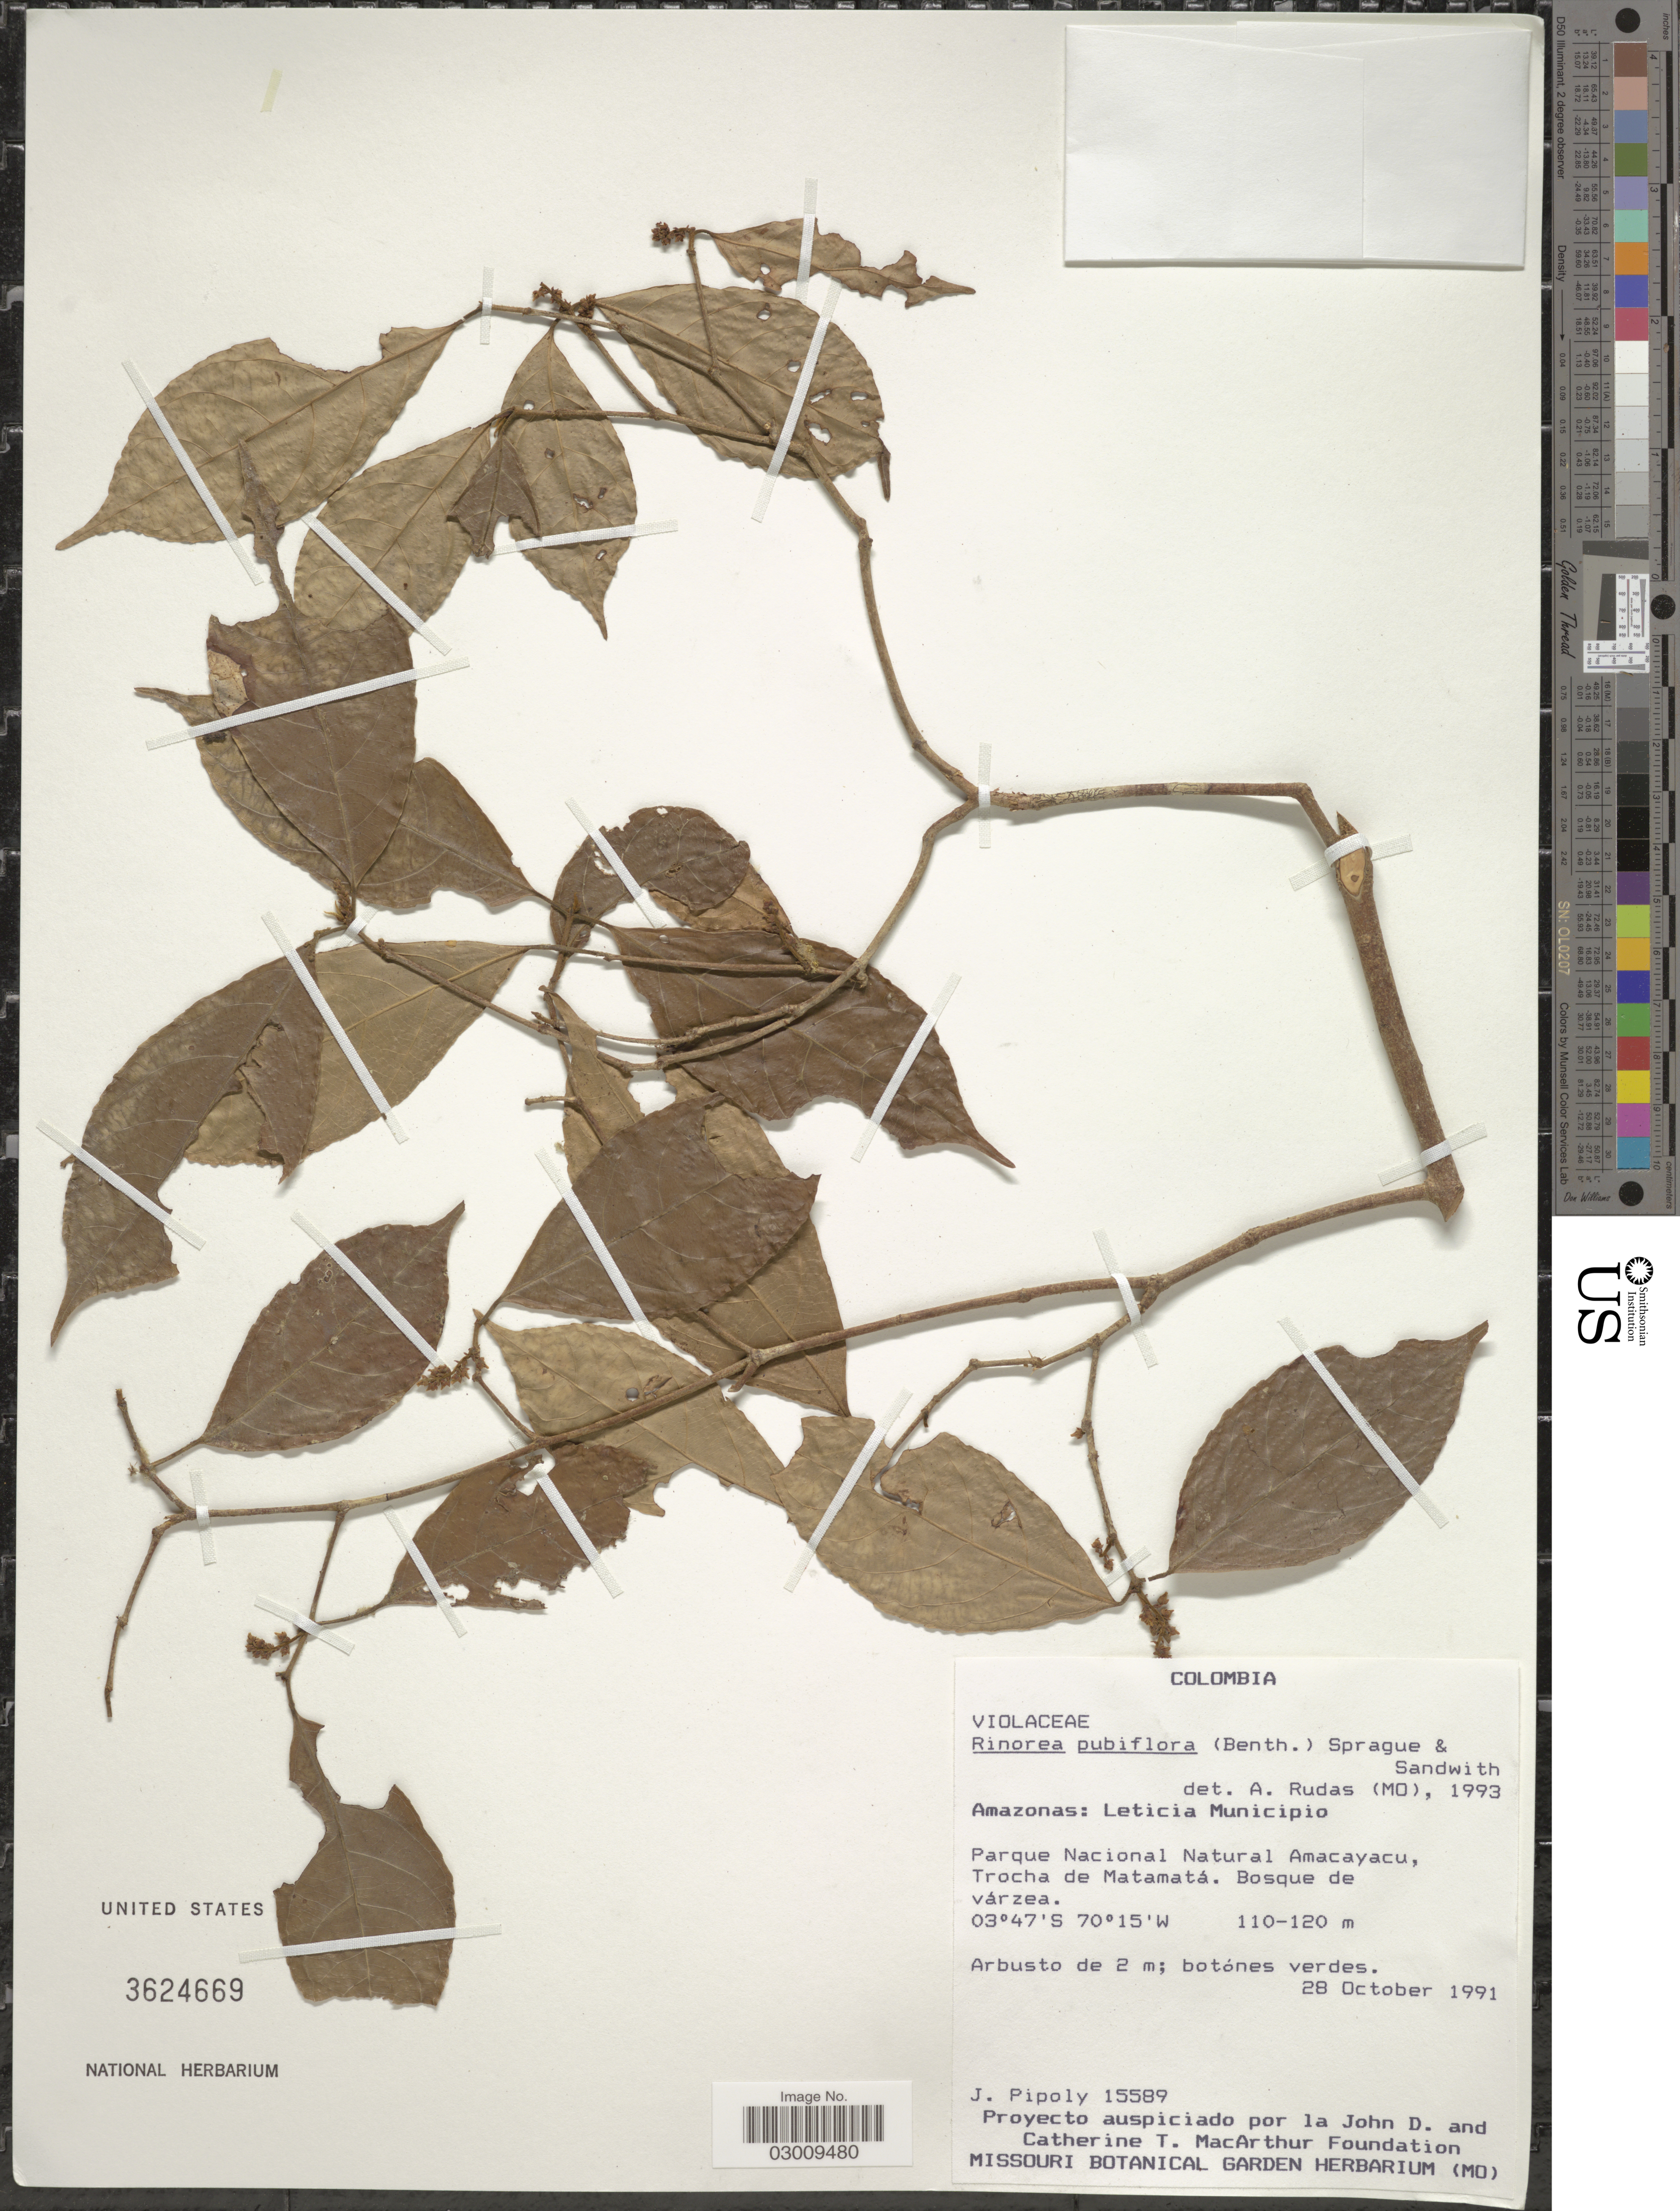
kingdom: Plantae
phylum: Tracheophyta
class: Magnoliopsida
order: Malpighiales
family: Violaceae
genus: Rinorea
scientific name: Rinorea pubiflora var. pubiflora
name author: (Benth.) Sprague & Sandwith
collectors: J. J. Pipoly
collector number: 15589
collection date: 1991-10-28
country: Colombia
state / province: Amazônas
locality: Amazonas: Leticia Municipio. Parque Nacional Natural Amacayacu, Trocha de Matamatá.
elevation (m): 110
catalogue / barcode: US 3624669